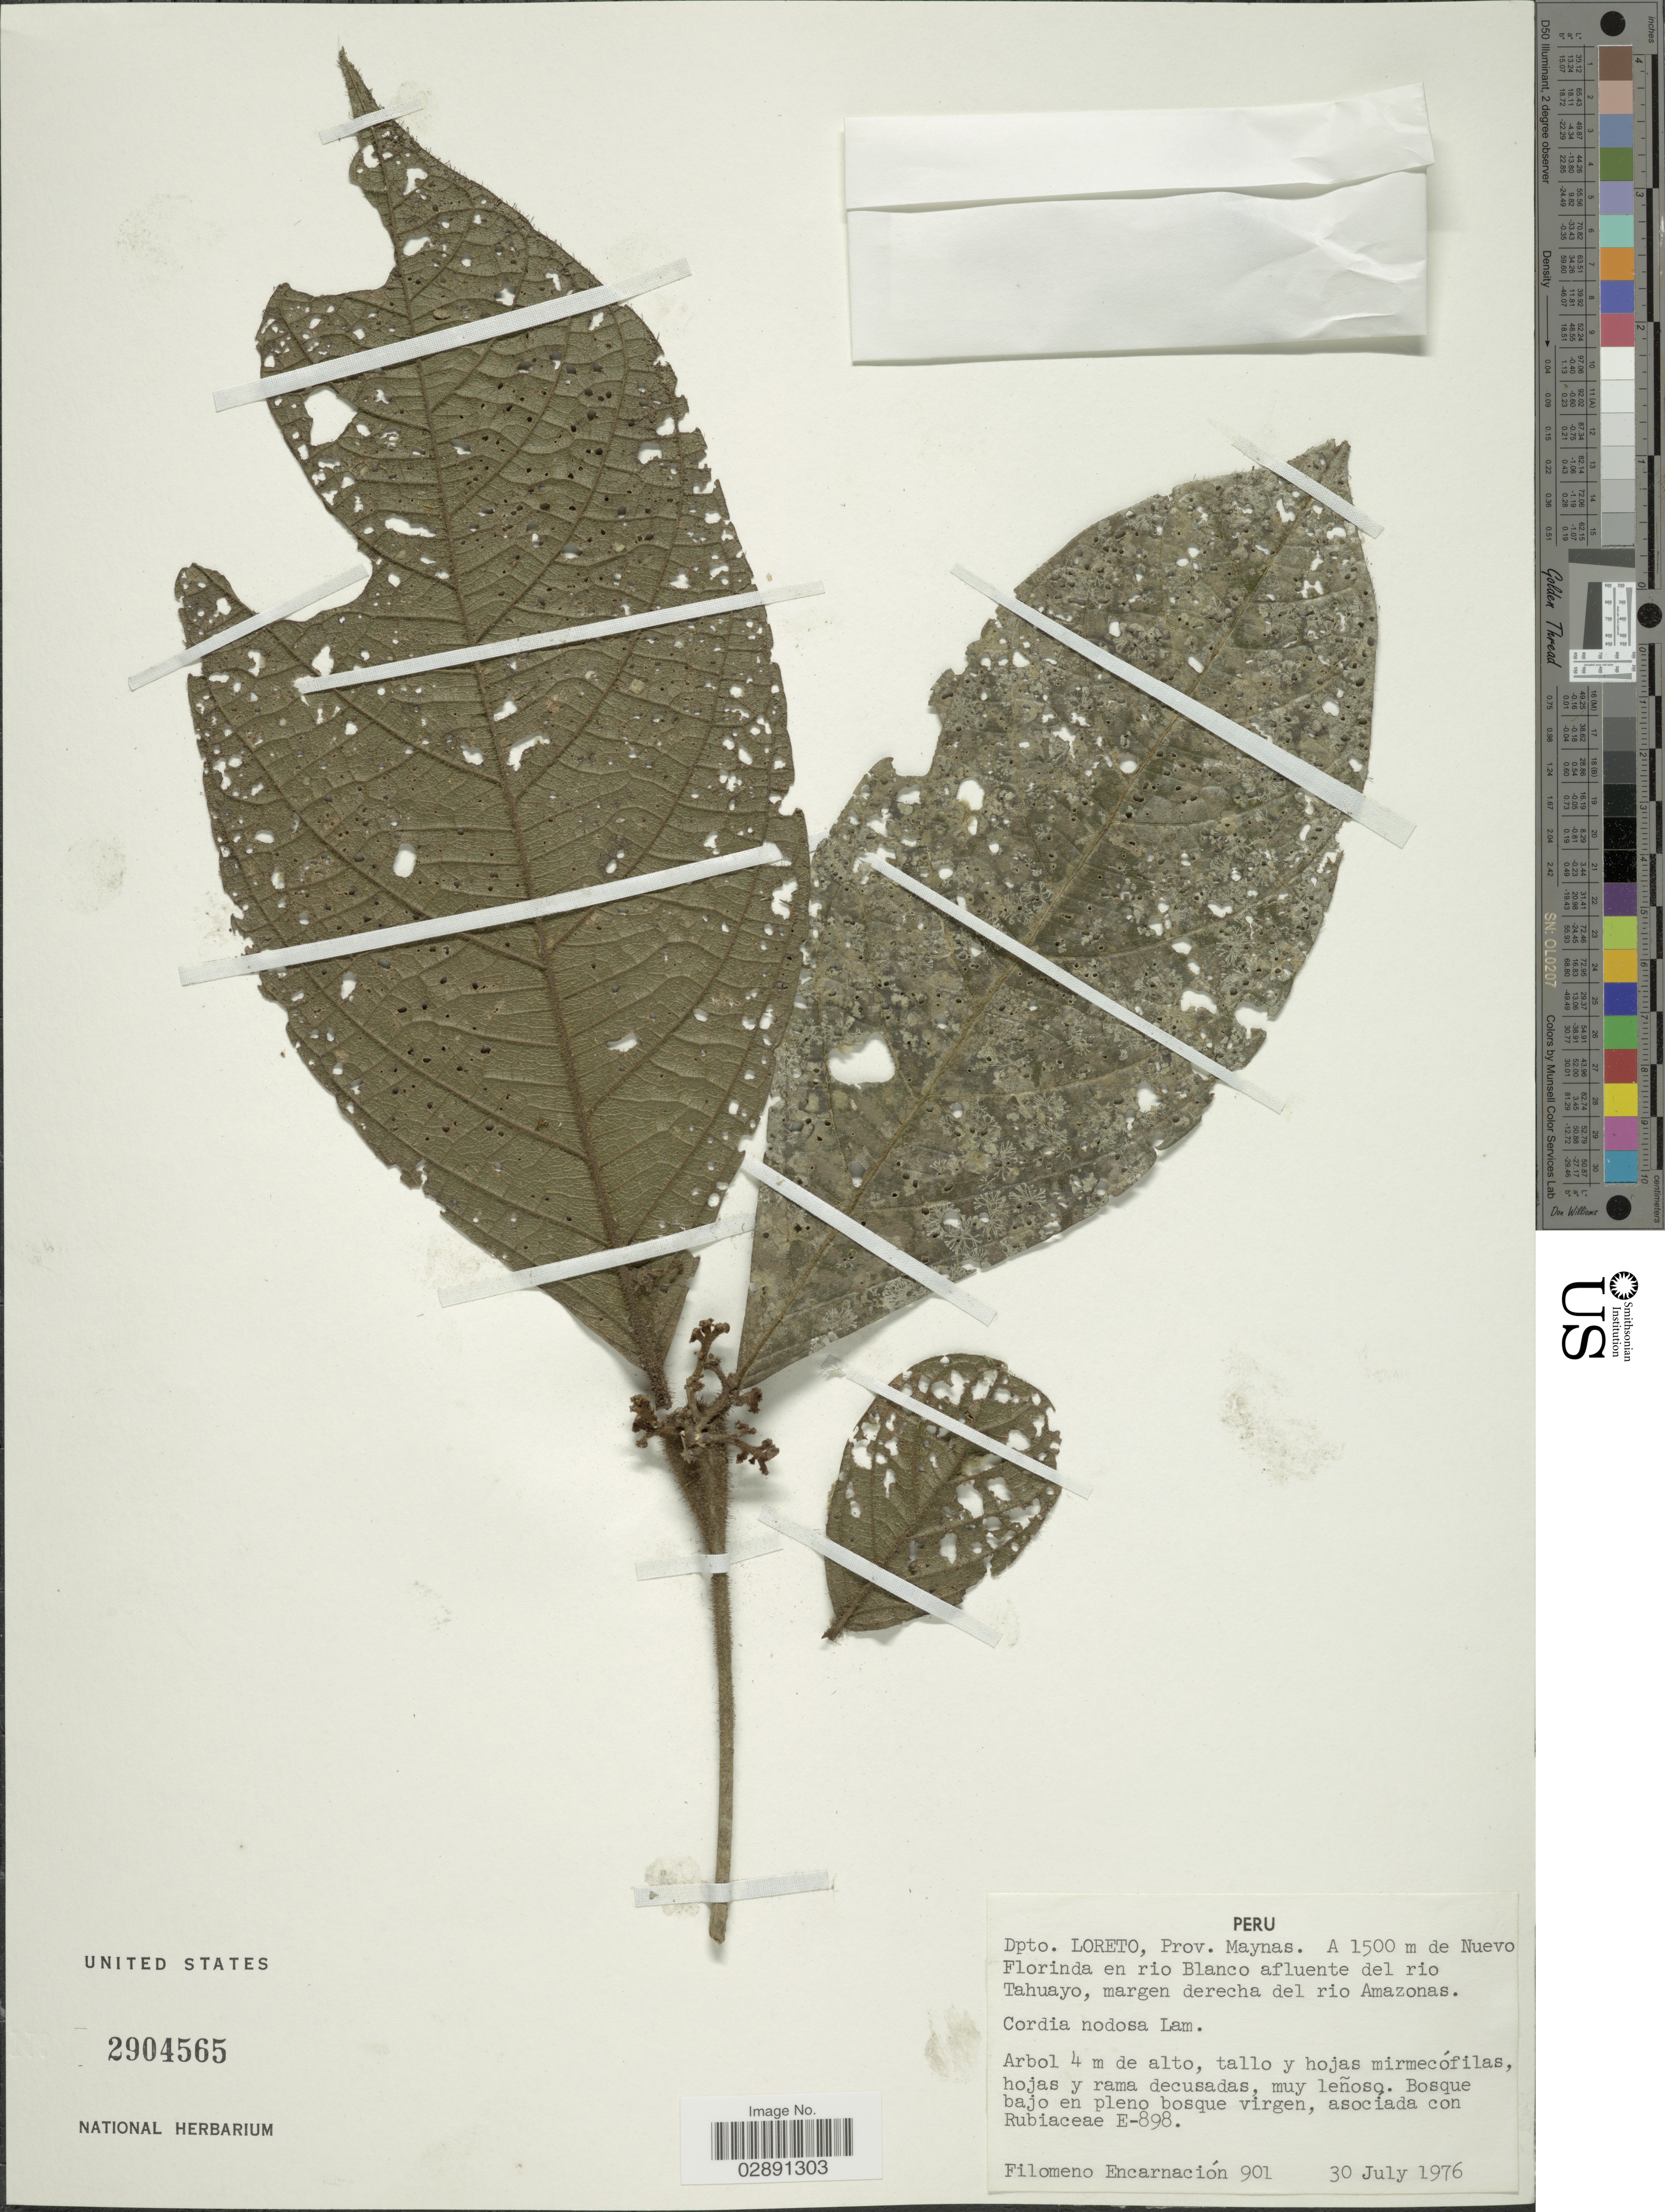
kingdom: Plantae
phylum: Tracheophyta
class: Magnoliopsida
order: Boraginales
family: Cordiaceae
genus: Cordia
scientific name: Cordia nodosa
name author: Lam.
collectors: F. Encarnación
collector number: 901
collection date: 1976-07-30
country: Peru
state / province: Loreto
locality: Dpto. Loreto, Prov. Maynas. A 1500 m de Nuevo Florinda en rio Branco afluente del rio Tahuayo, margen derecha del rio Amazonas.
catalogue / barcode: US 2904565